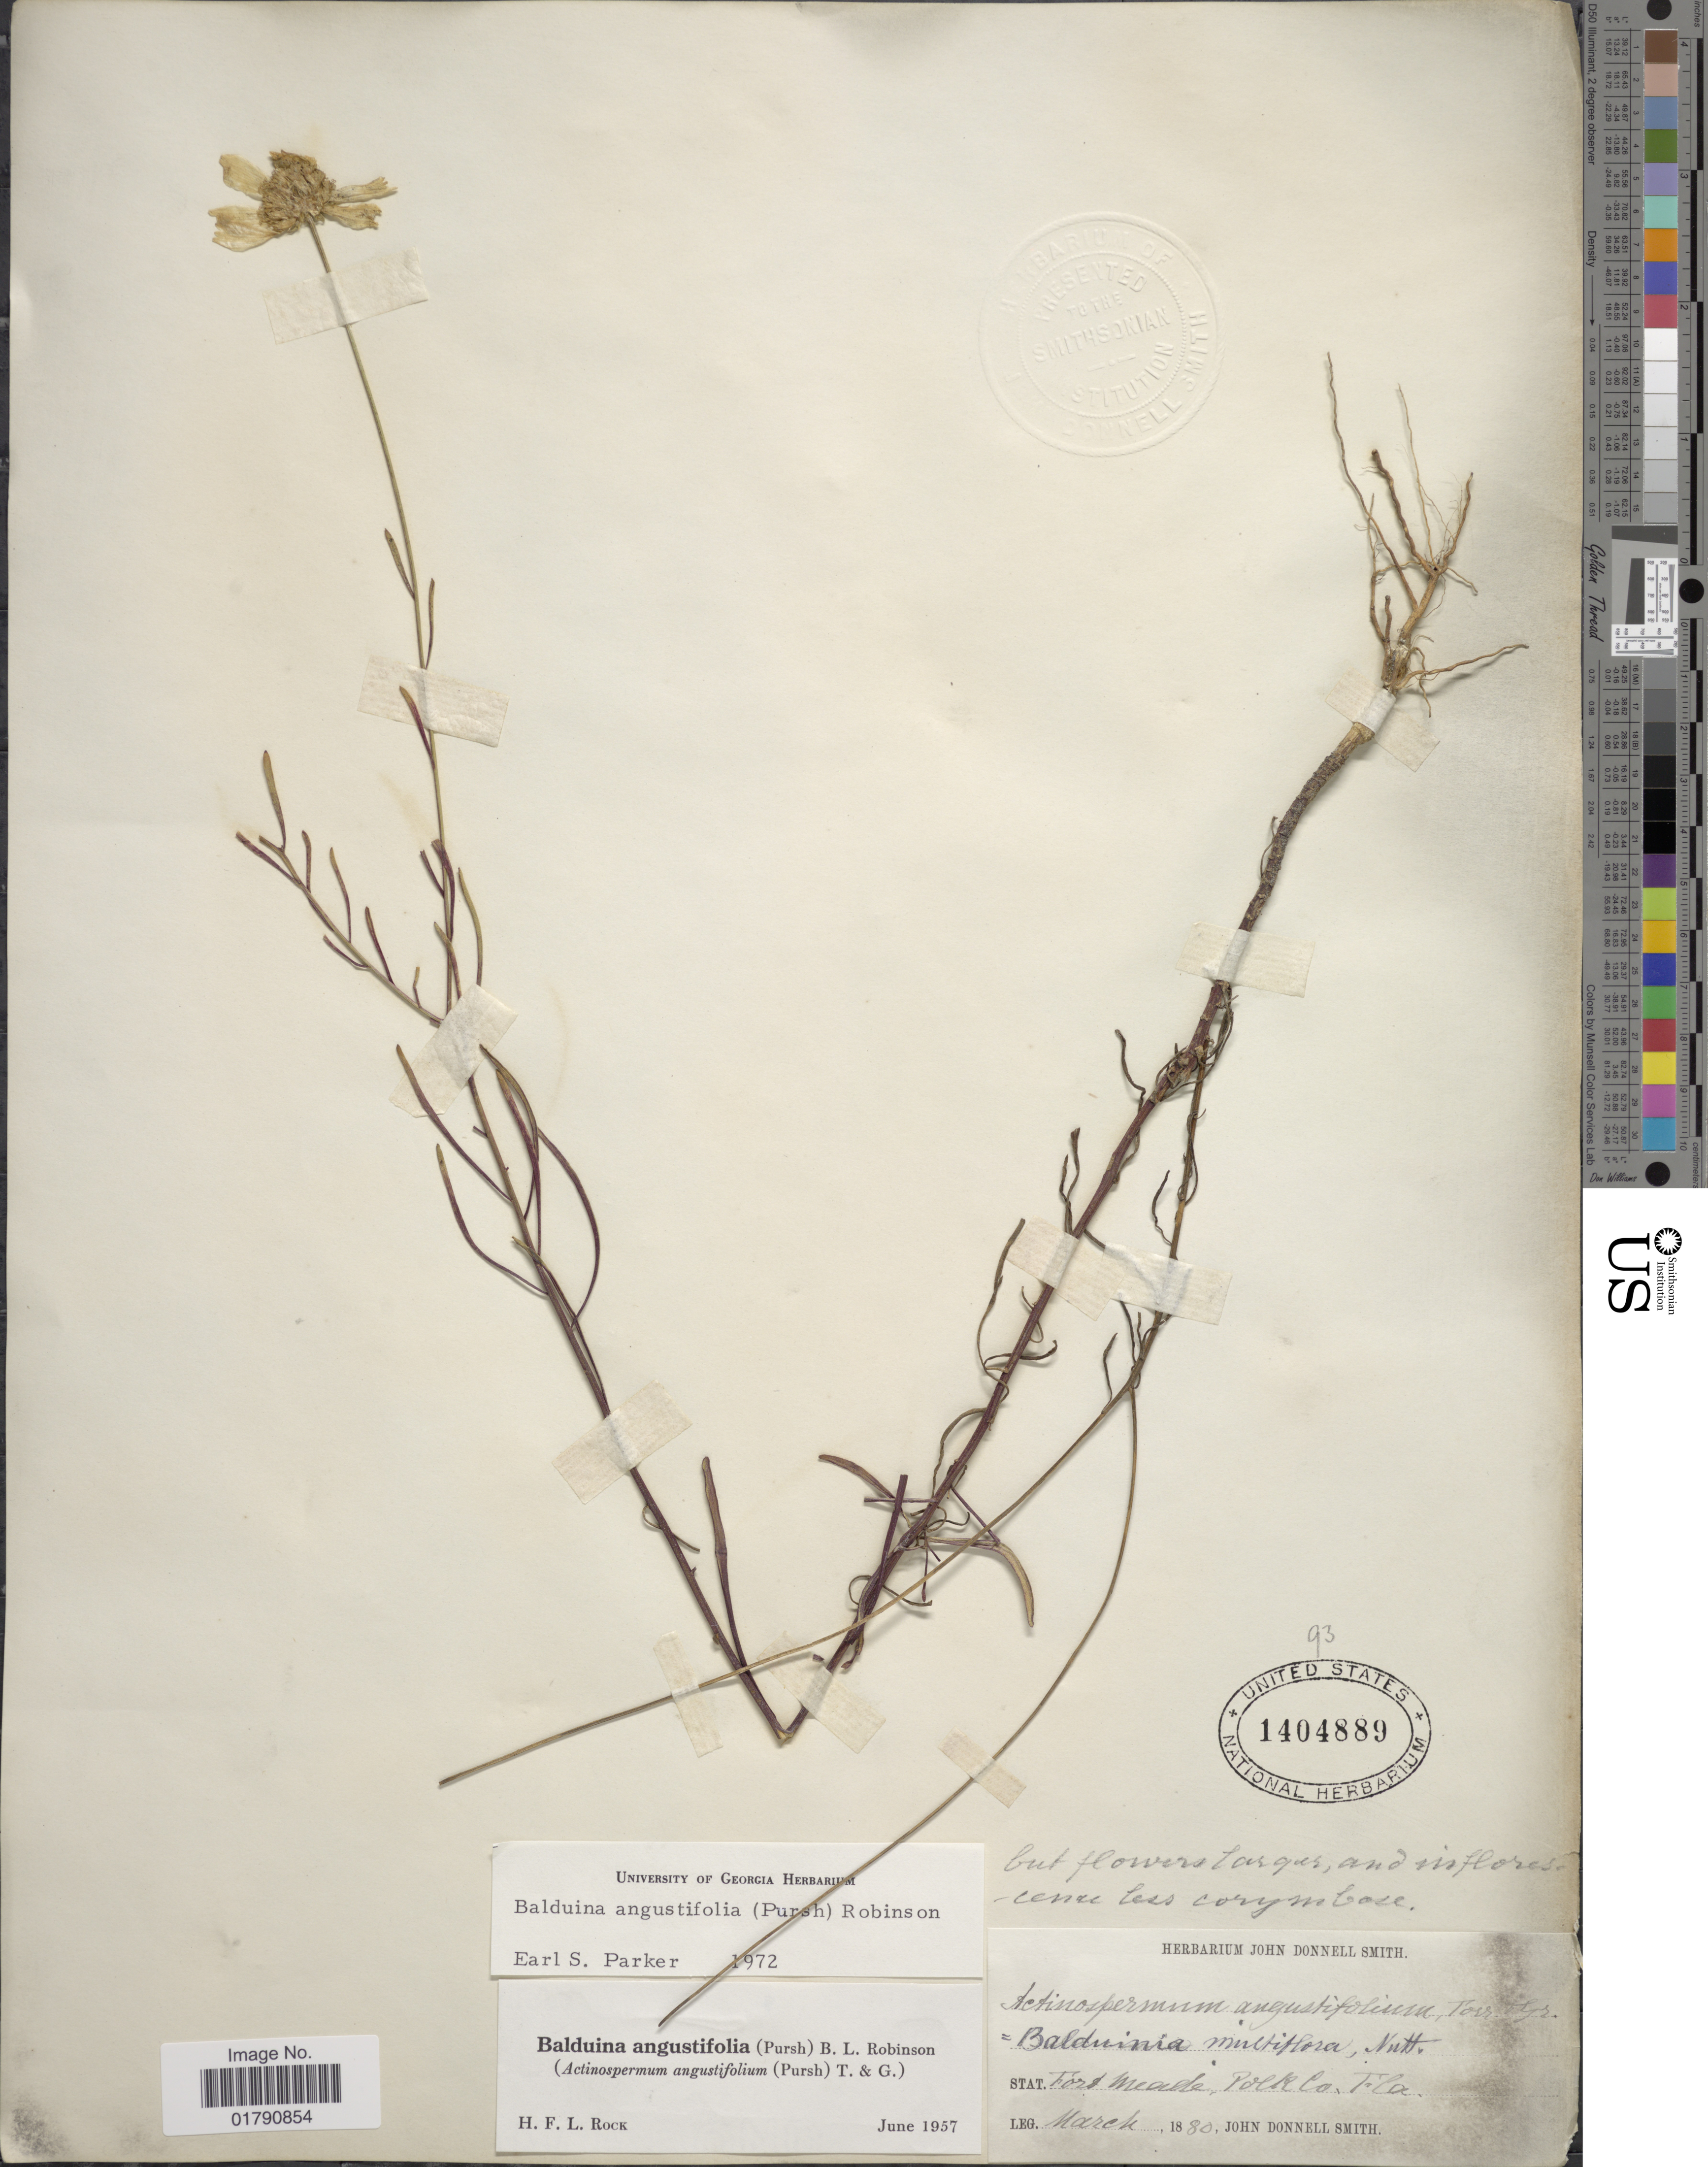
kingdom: Plantae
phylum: Tracheophyta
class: Magnoliopsida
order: Asterales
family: Asteraceae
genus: Balduina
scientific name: Balduina angustifolia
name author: (Pursh) B.L. Rob.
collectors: J. Donnell Smith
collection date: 1880-03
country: United States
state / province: Florida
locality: Fort Meade, Polk Co.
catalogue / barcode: US 1404889